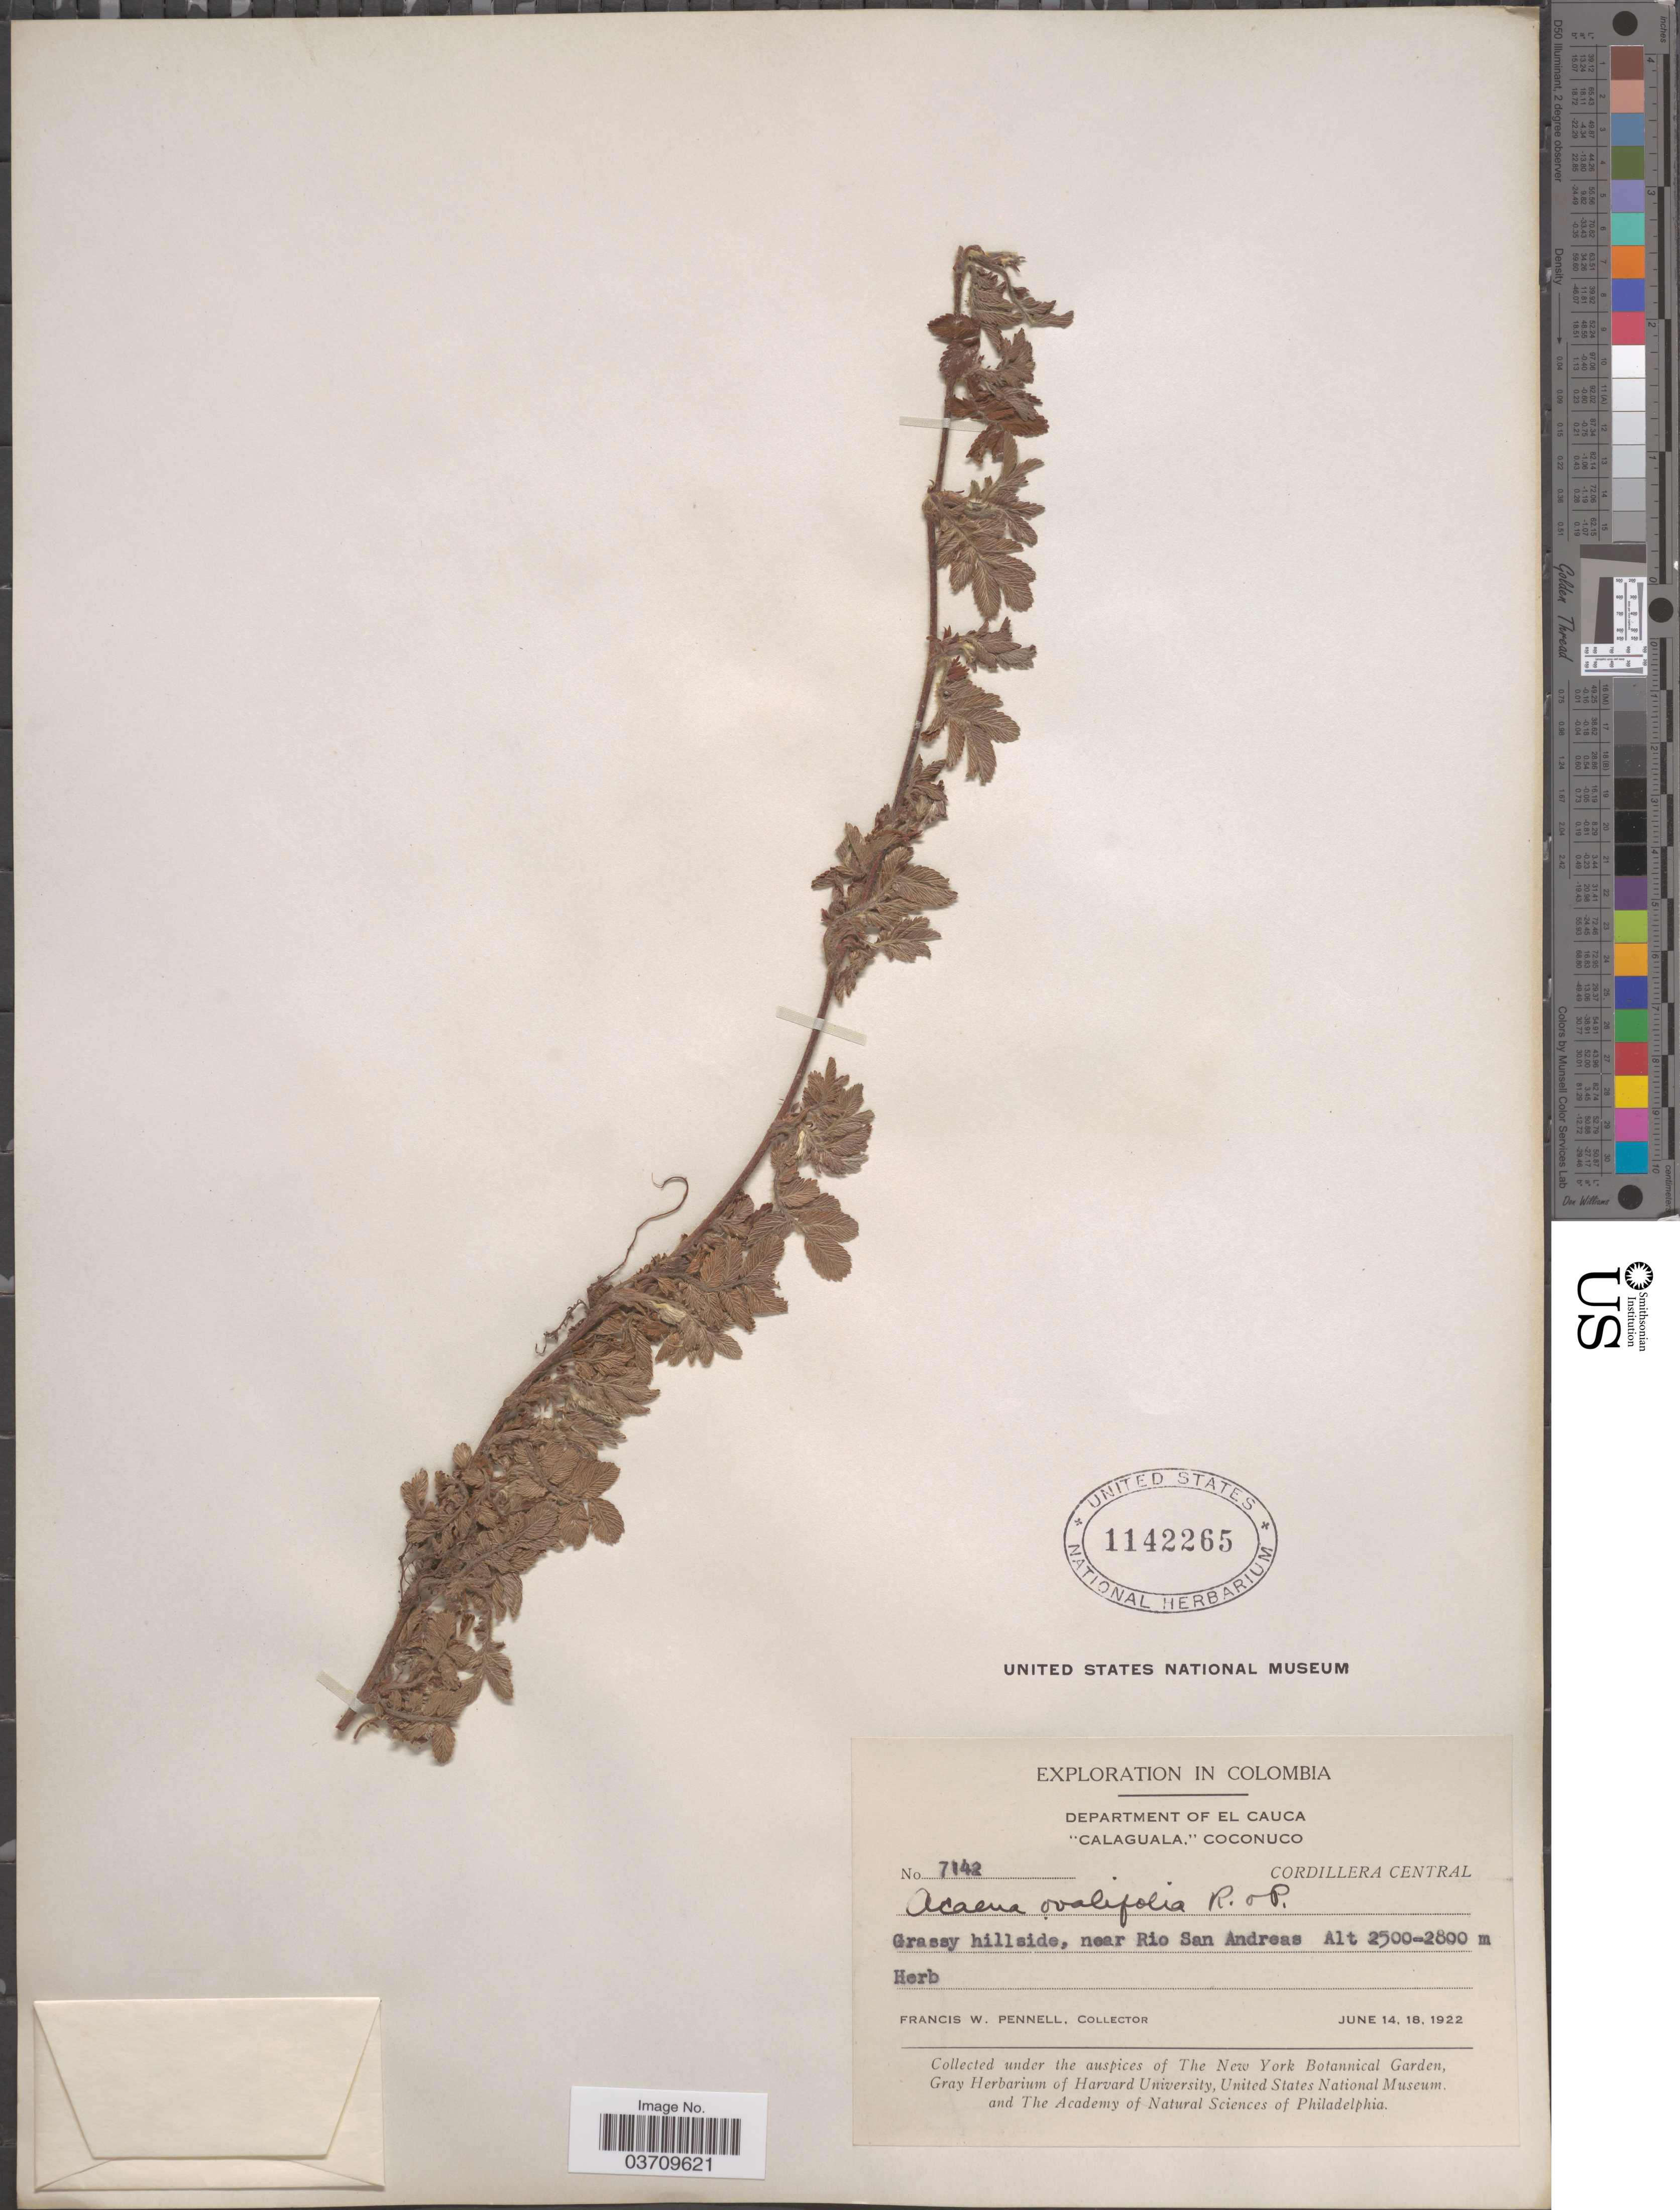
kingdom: Plantae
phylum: Tracheophyta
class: Magnoliopsida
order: Rosales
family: Rosaceae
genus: Acaena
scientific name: Acaena ovalifolia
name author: Ruiz & Pav.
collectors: F. W. Pennell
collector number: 7142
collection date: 1922-06-14/1922-06-18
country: Colombia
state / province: Cauca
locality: Department of El Cauca. "Calaguala," Coconuco. Cordillera Central. Near Rio San Andreas.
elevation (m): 2500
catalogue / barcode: US 1142265